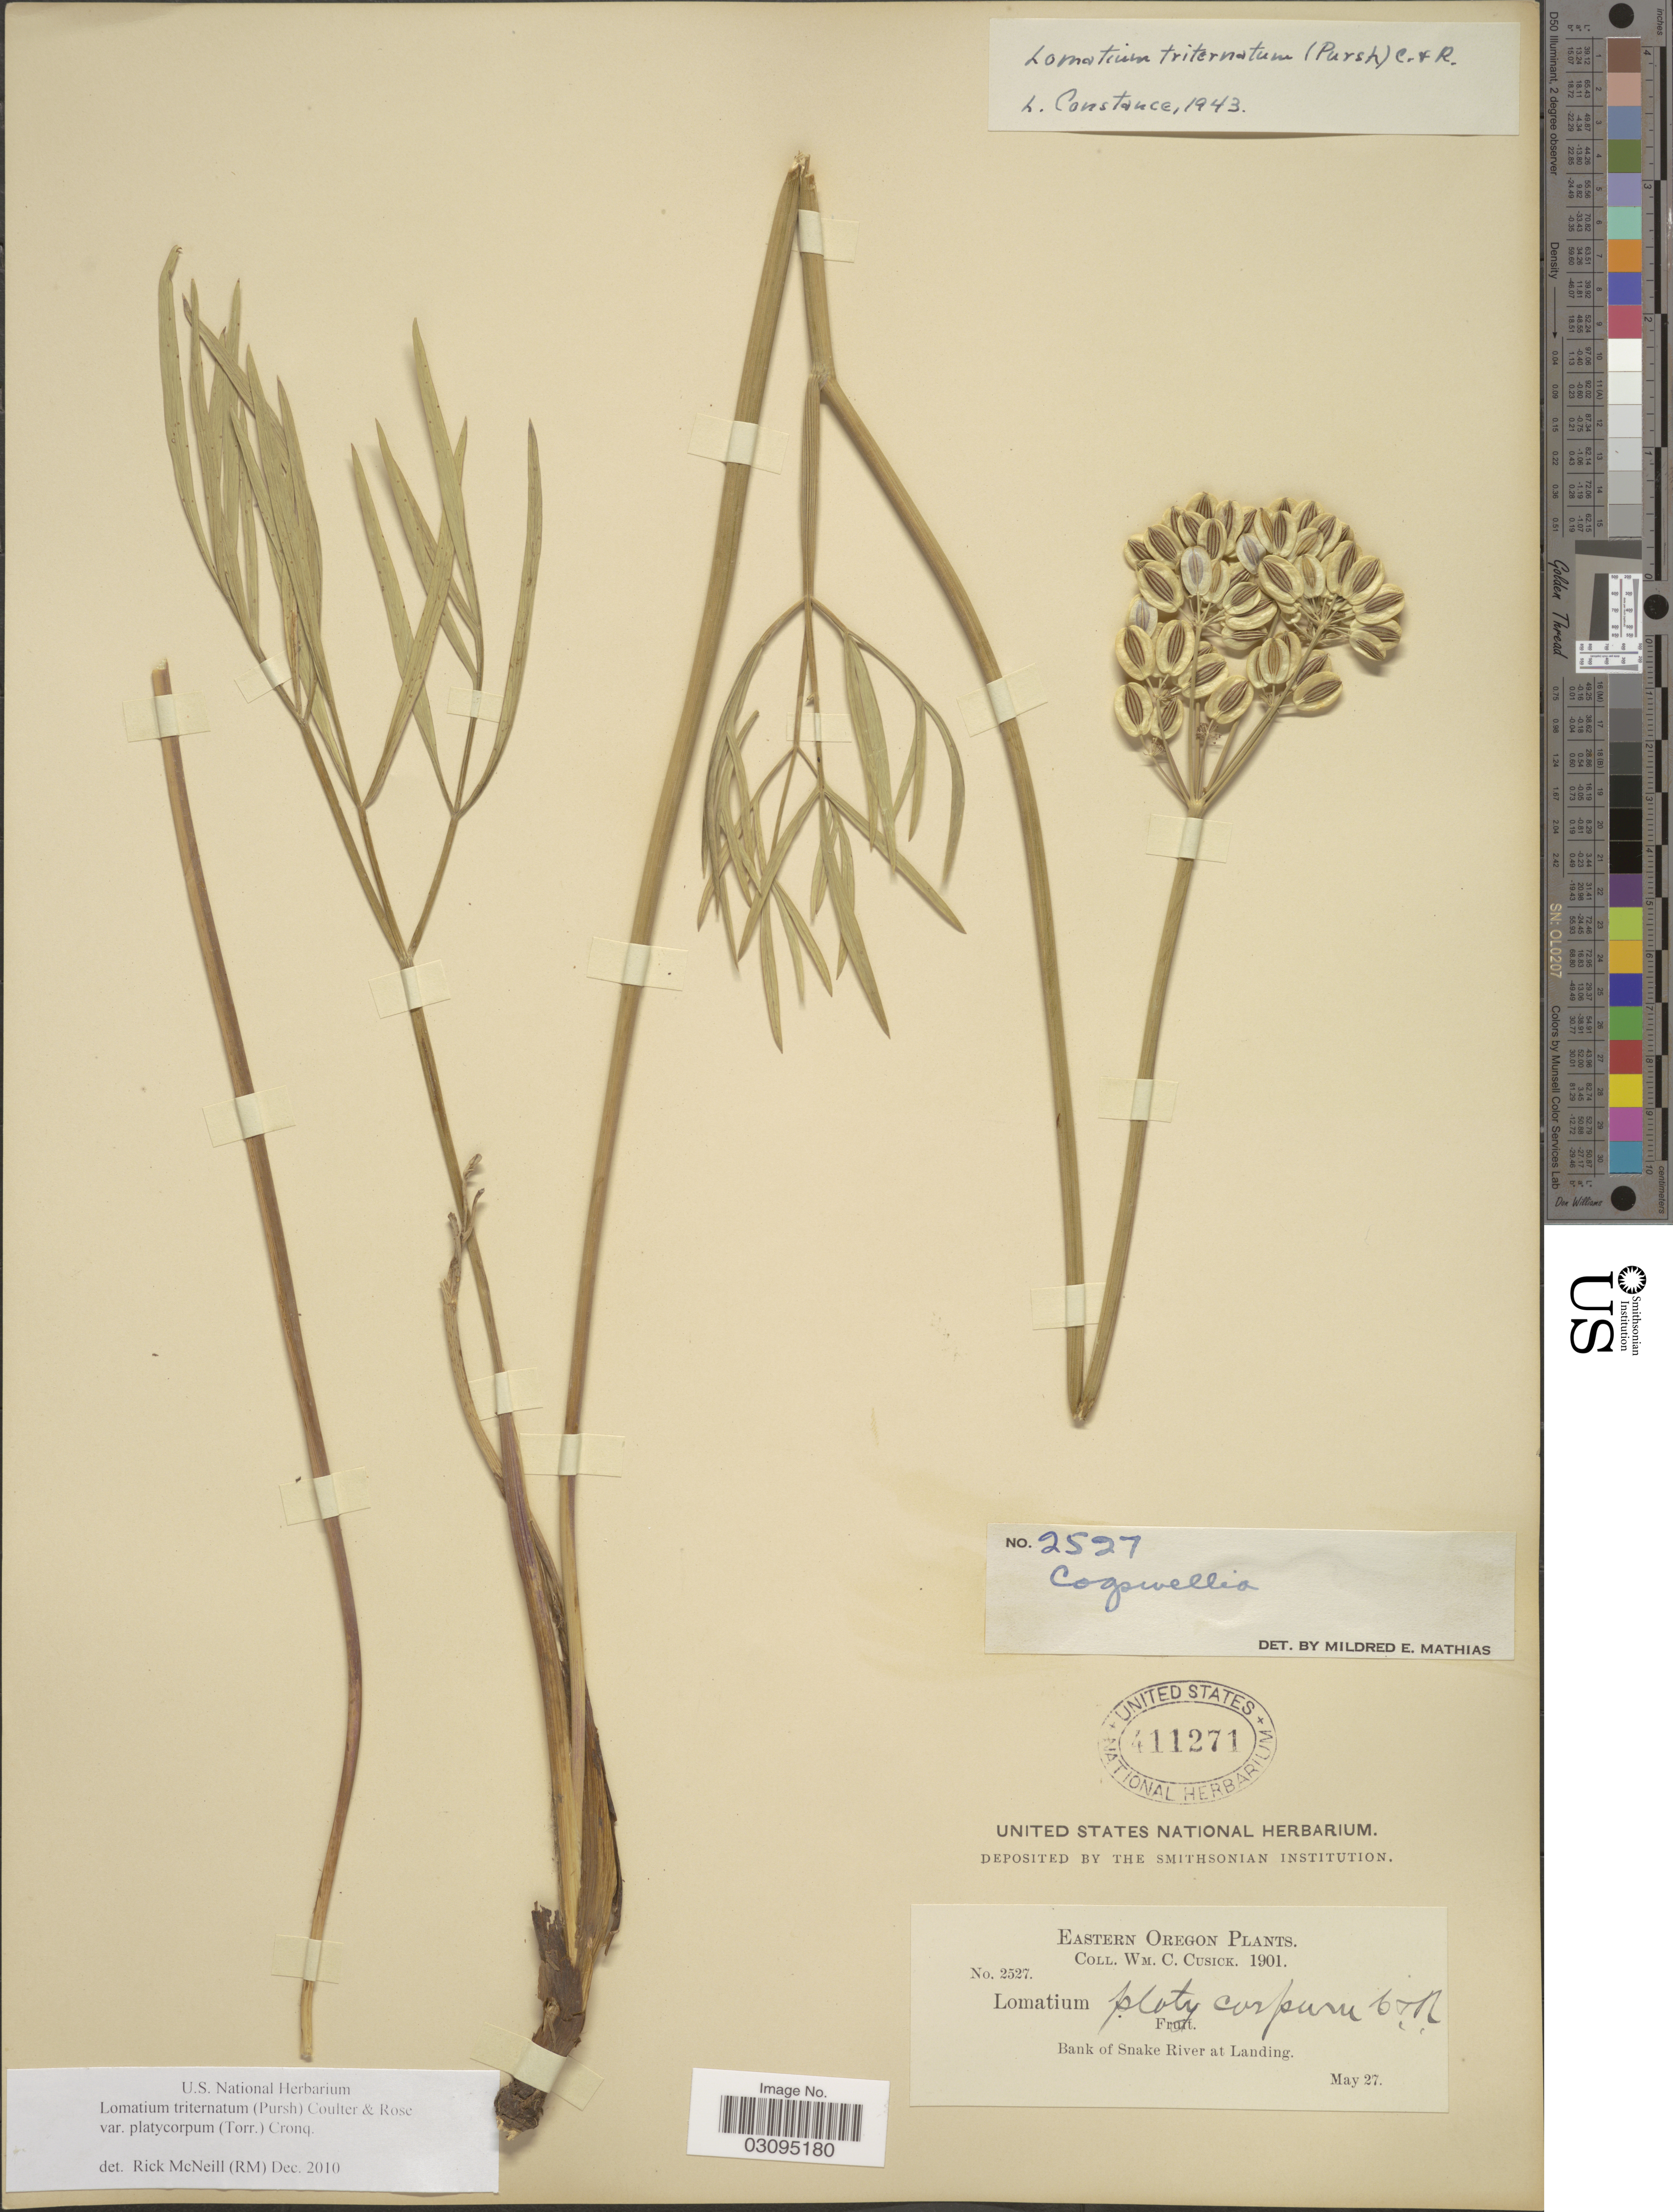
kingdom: Plantae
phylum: Tracheophyta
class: Magnoliopsida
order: Apiales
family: Apiaceae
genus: Lomatium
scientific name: Lomatium triternatum var. platycarpum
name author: (Torr.) B. Boivin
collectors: W. C. Cusick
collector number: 2527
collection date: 1901-05-27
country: United States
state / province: Oregon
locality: Eastern Oregon, Bank of Snake River at Landing.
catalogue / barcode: US 411271